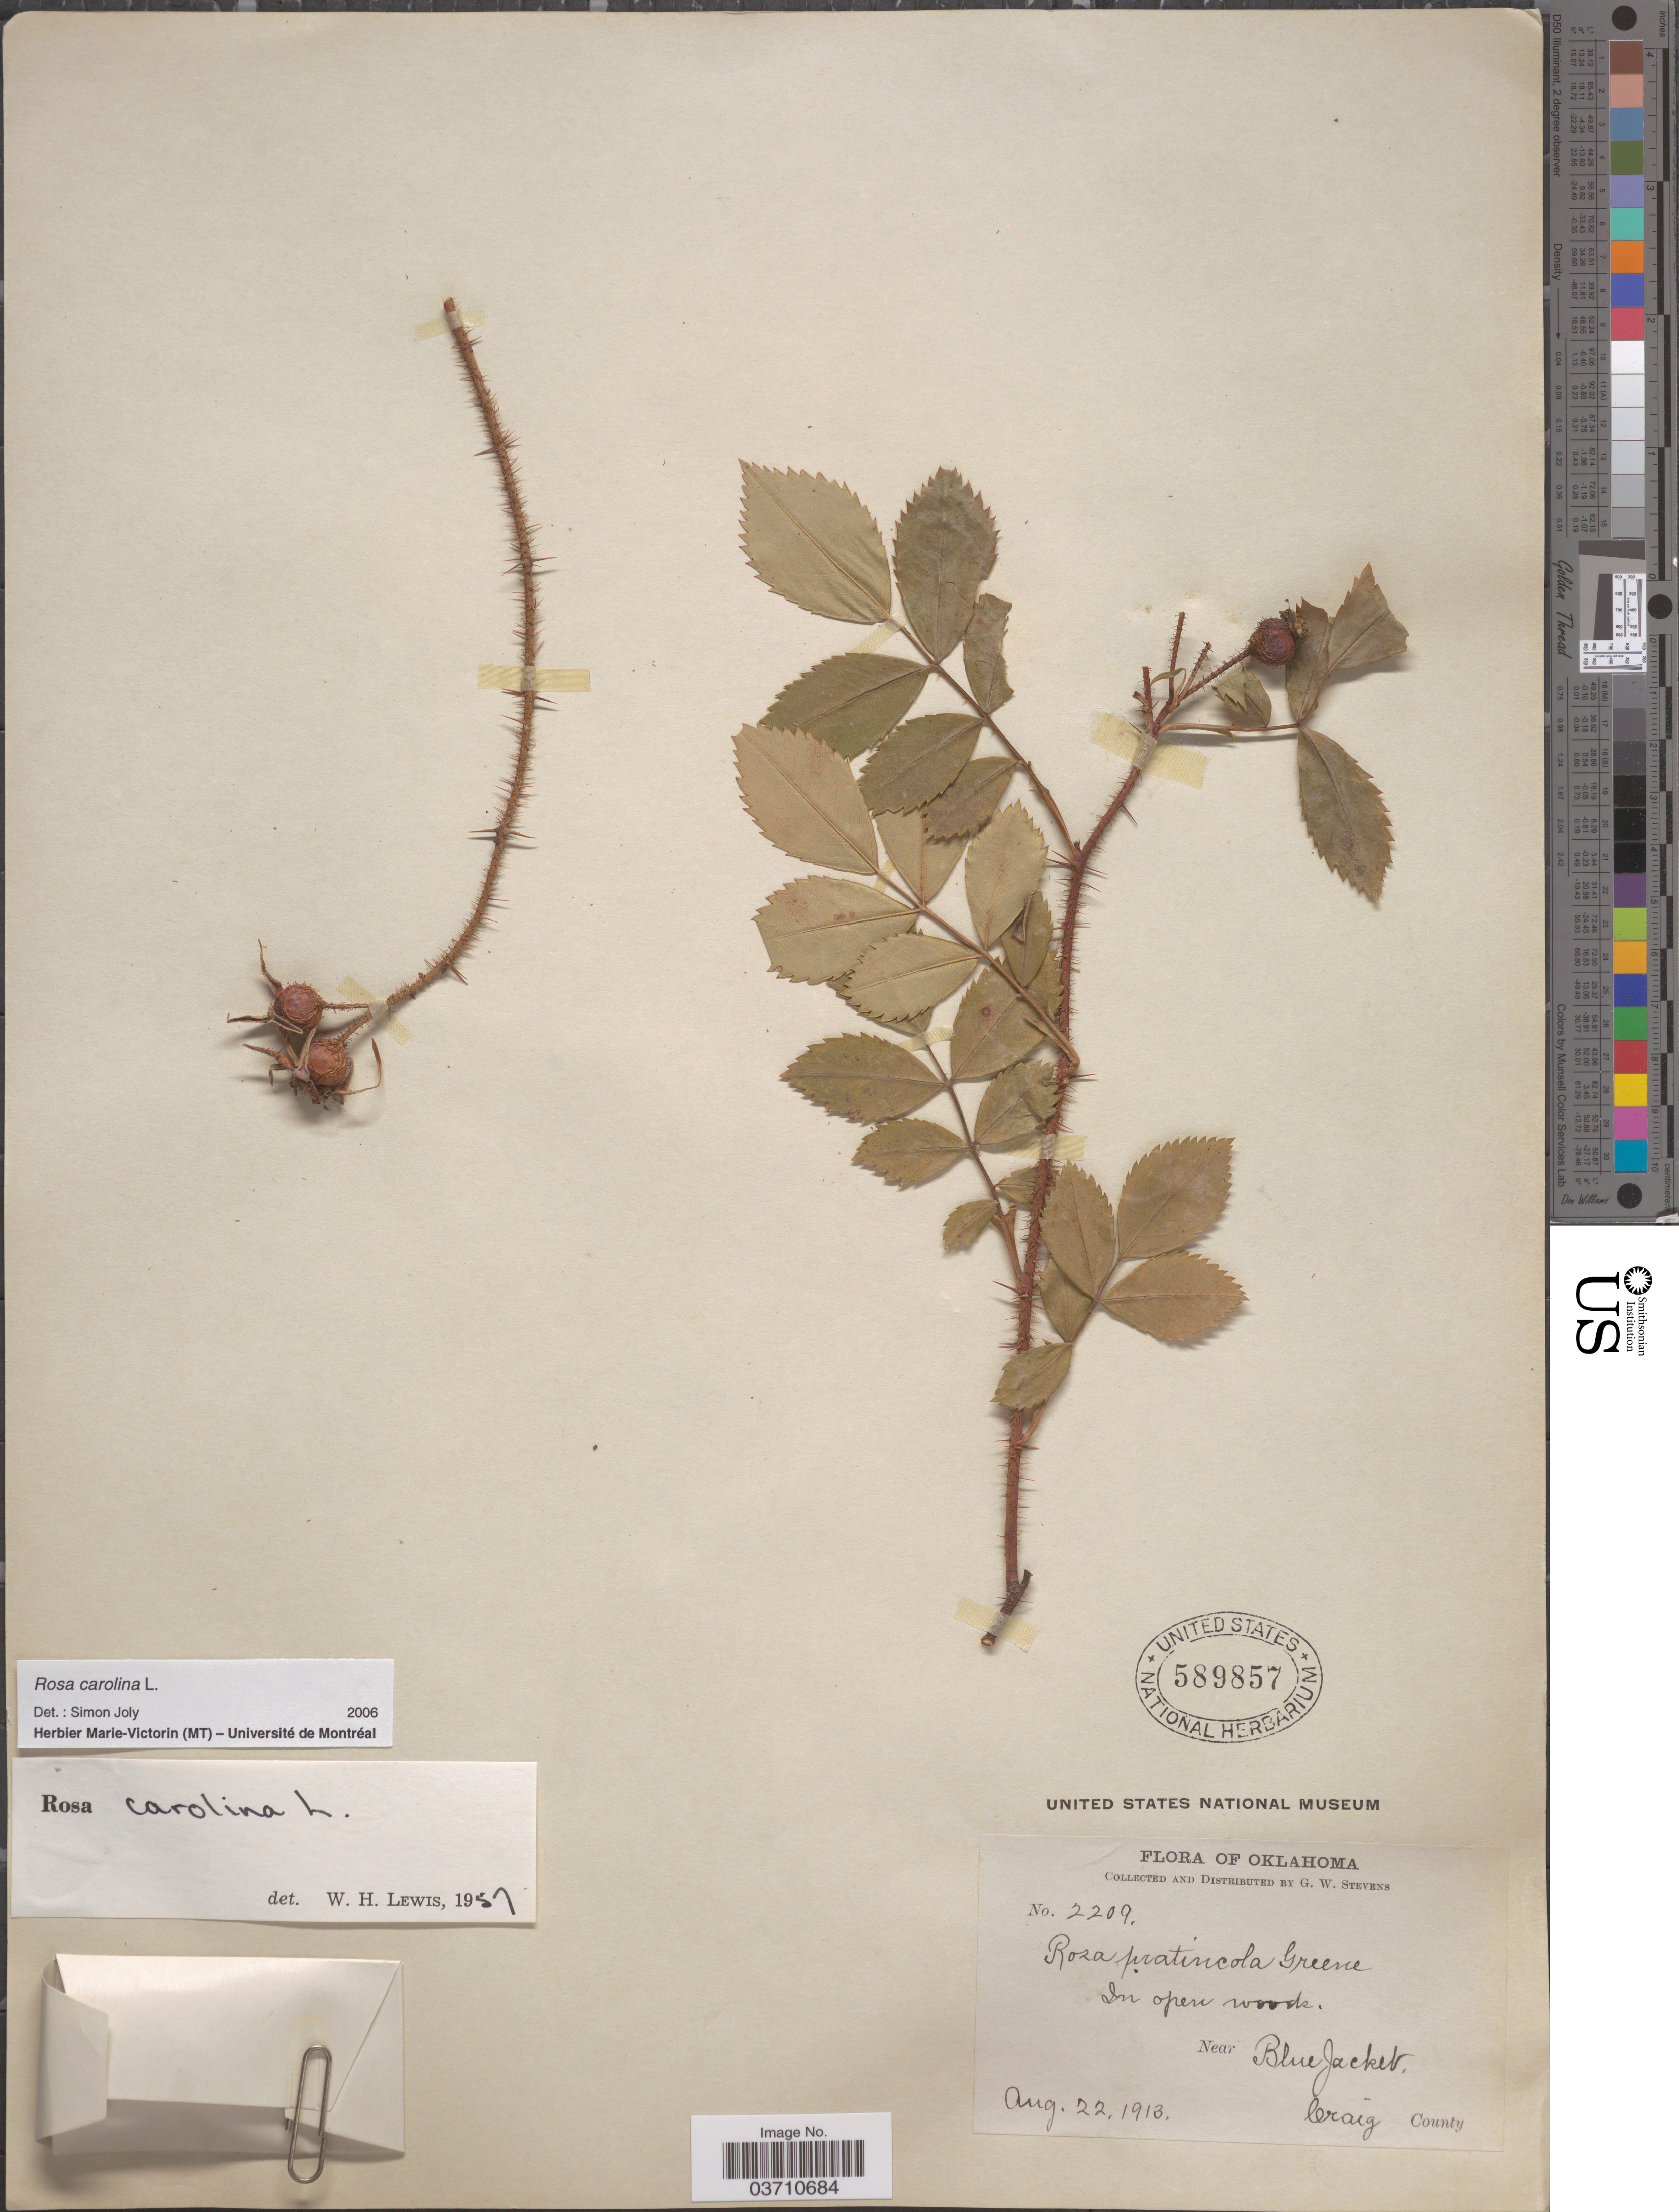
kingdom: Plantae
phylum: Tracheophyta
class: Magnoliopsida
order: Rosales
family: Rosaceae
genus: Rosa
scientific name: Rosa carolina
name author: L.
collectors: G. W. Stevens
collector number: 2209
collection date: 1913-08-22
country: United States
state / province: Oklahoma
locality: Near Blue Jacket. Craig County.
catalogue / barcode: US 589857